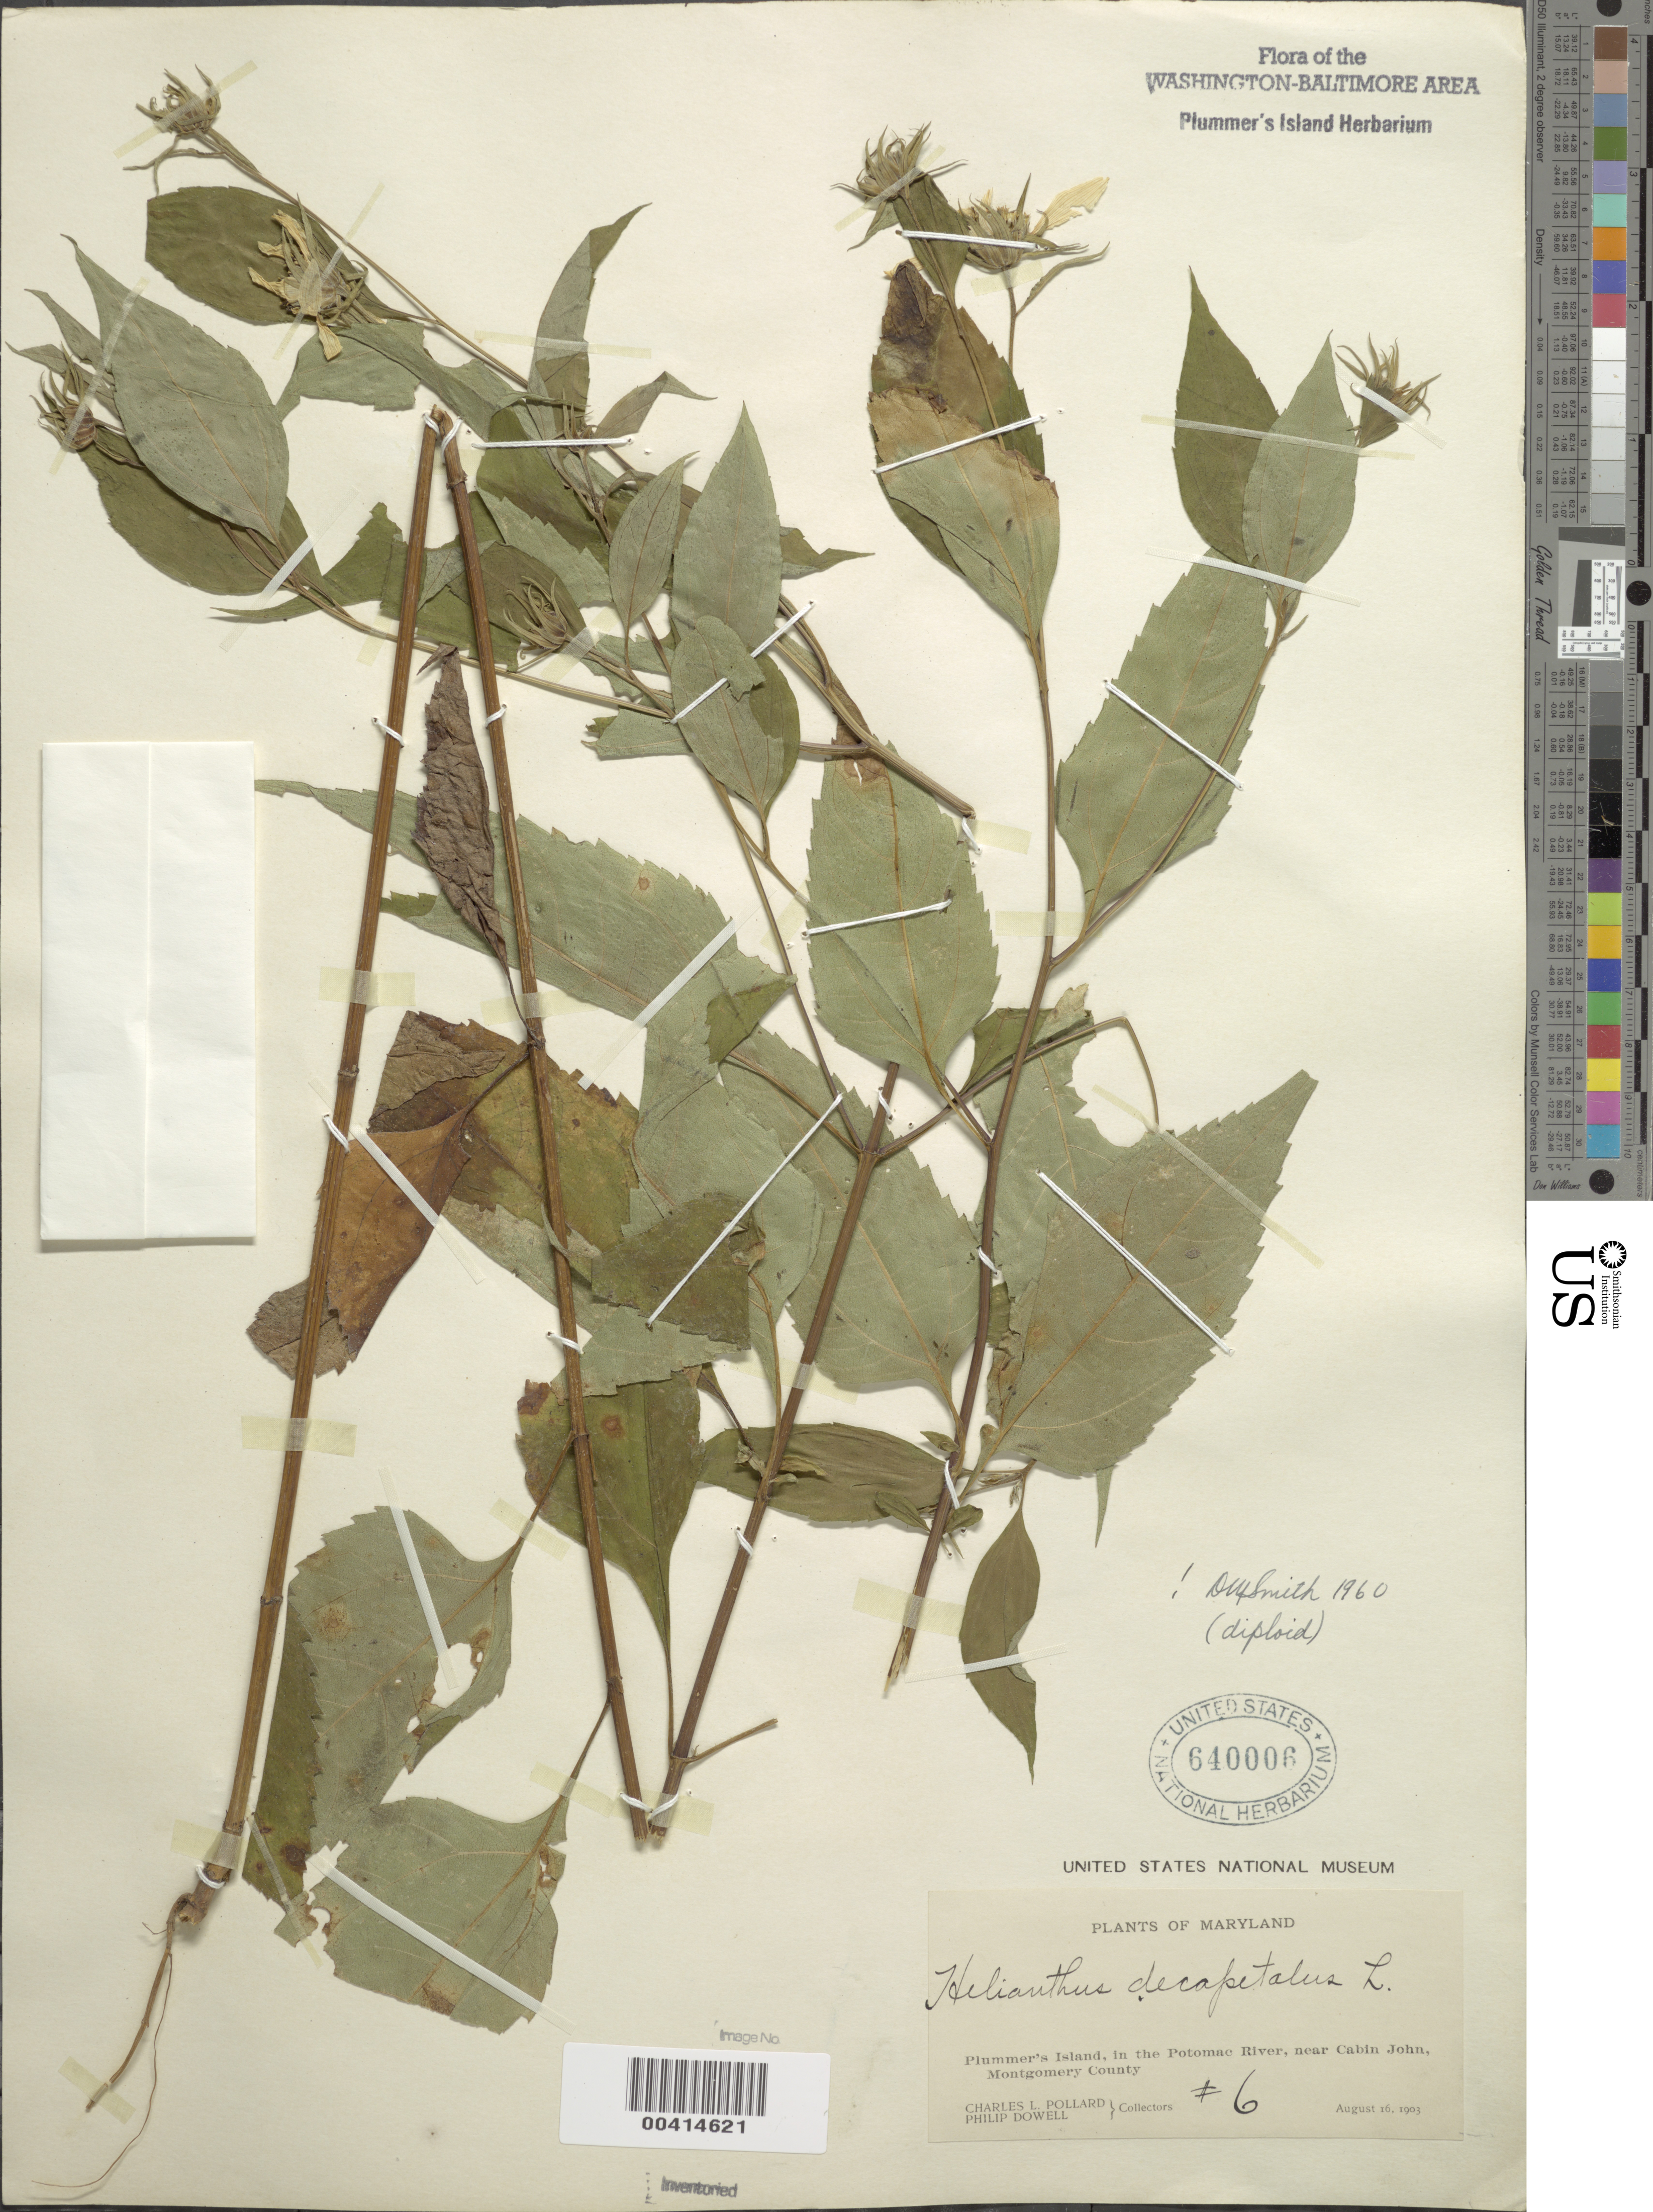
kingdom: Plantae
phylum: Tracheophyta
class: Magnoliopsida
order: Asterales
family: Asteraceae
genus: Helianthus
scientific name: Helianthus decapetalus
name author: L.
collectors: C. L. Pollard & P. Dowell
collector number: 6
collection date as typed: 16 Aug 1903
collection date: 1903-08-16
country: United States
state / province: Maryland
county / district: Montgomery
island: Plummers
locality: Plummer's Island C. & O. Canal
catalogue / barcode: US 640006